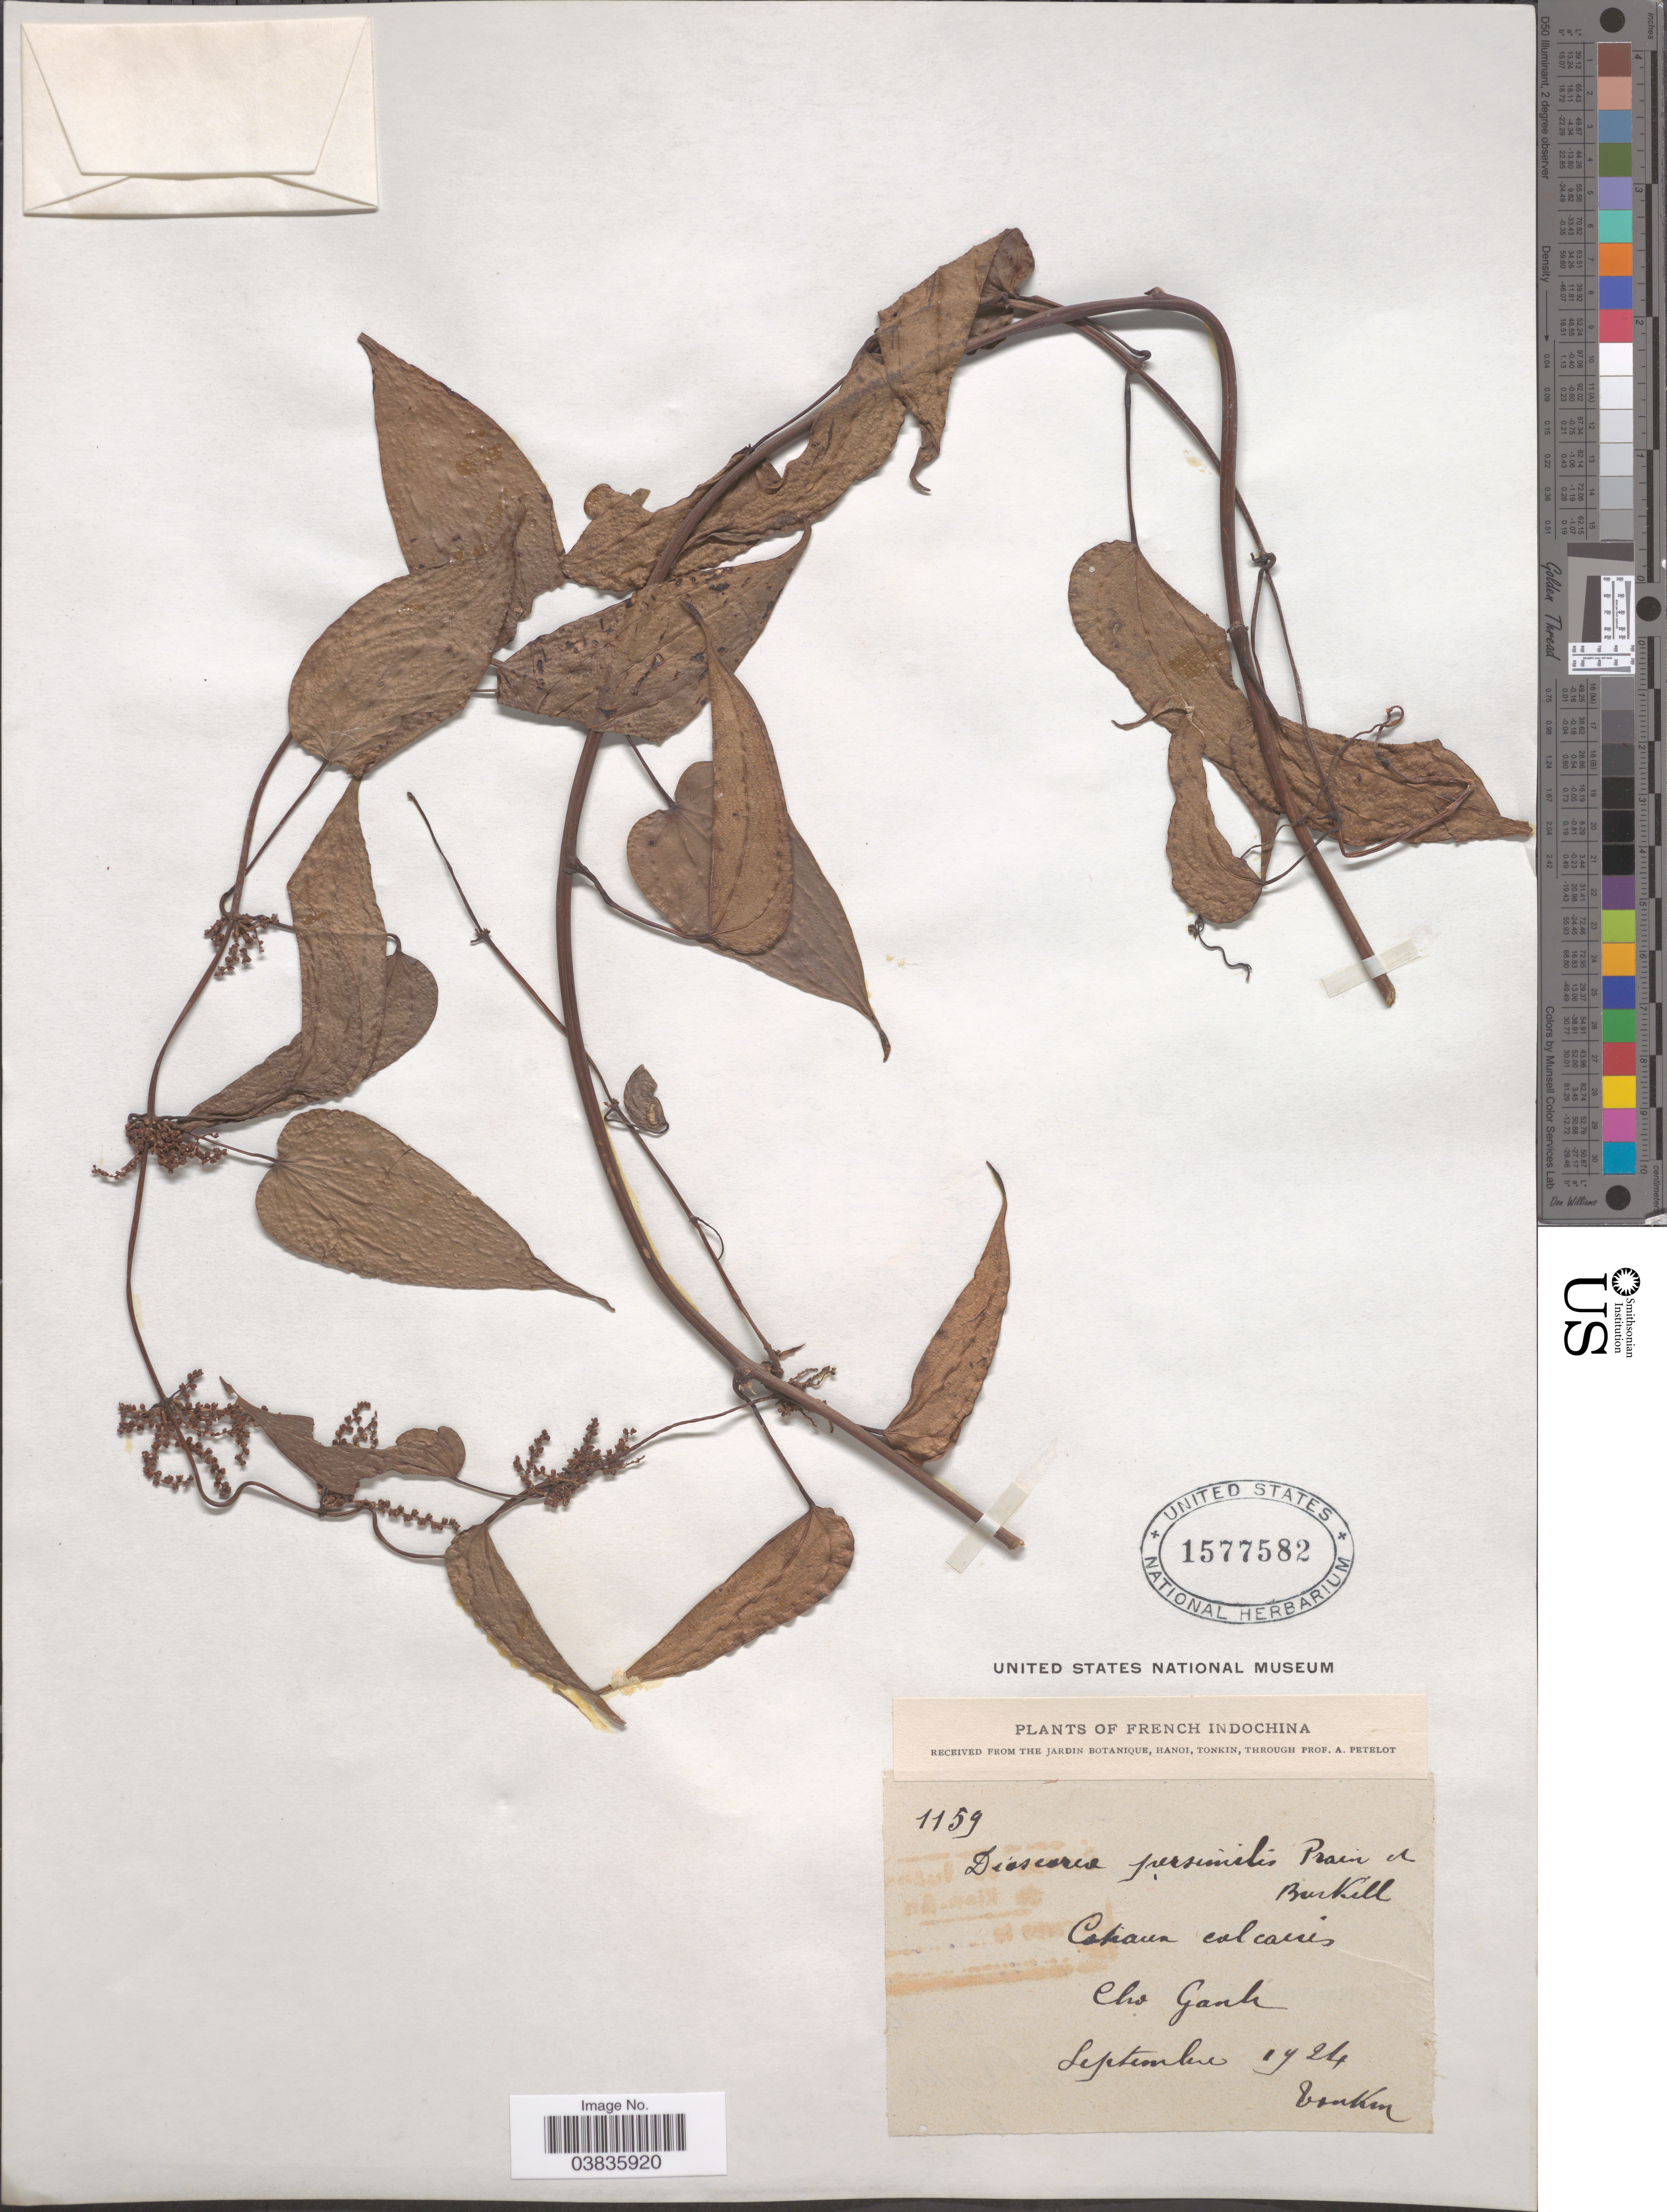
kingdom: Plantae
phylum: Tracheophyta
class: Liliopsida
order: Dioscoreales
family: Dioscoreaceae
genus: Dioscorea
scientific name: Dioscorea persimilis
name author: Prain & Burkill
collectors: P. A. Pételot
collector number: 1159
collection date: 1924-09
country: Vietnam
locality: French Indochina. Coteaux calcareis, Cho Ganh.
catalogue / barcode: US 1577582